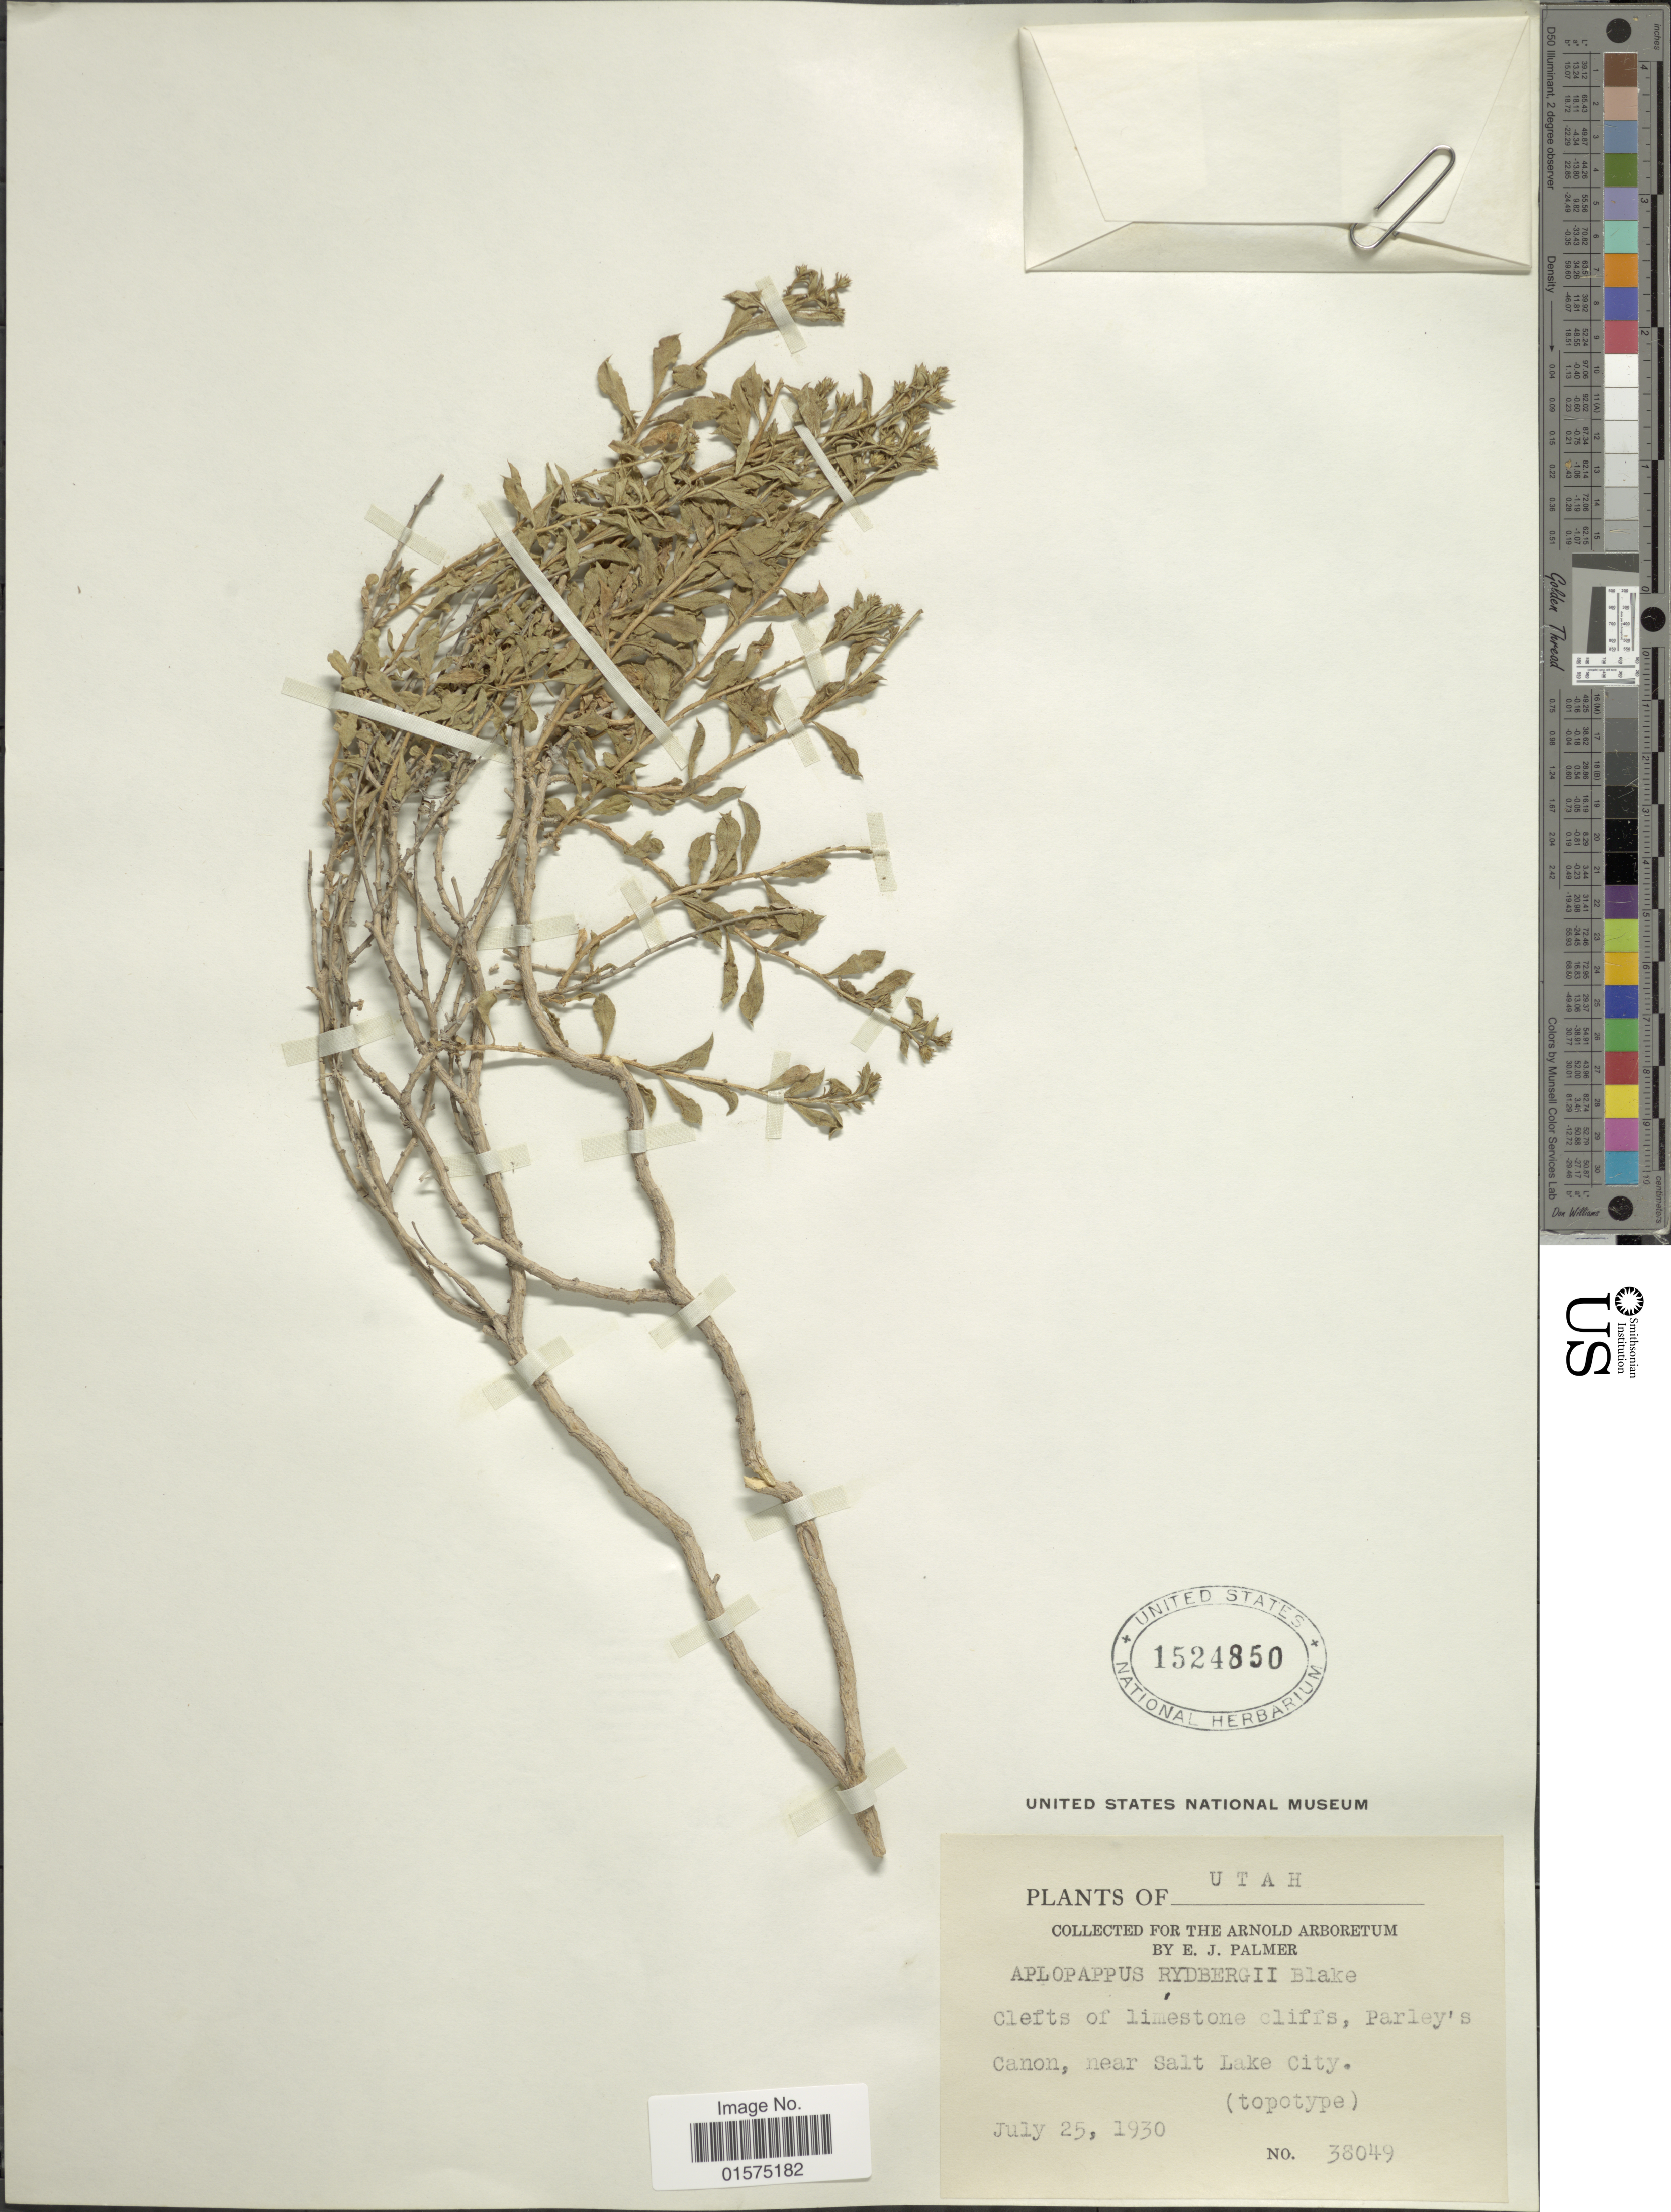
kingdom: Plantae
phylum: Tracheophyta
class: Magnoliopsida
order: Asterales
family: Asteraceae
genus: Ericameria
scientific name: Ericameria obovata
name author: (Rydb.) G.L. Nesom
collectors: E. J. Palmer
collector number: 38049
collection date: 1930-07-25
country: United States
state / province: Utah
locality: Parley's Canon, near Salt Lake City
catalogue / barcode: US 1524850